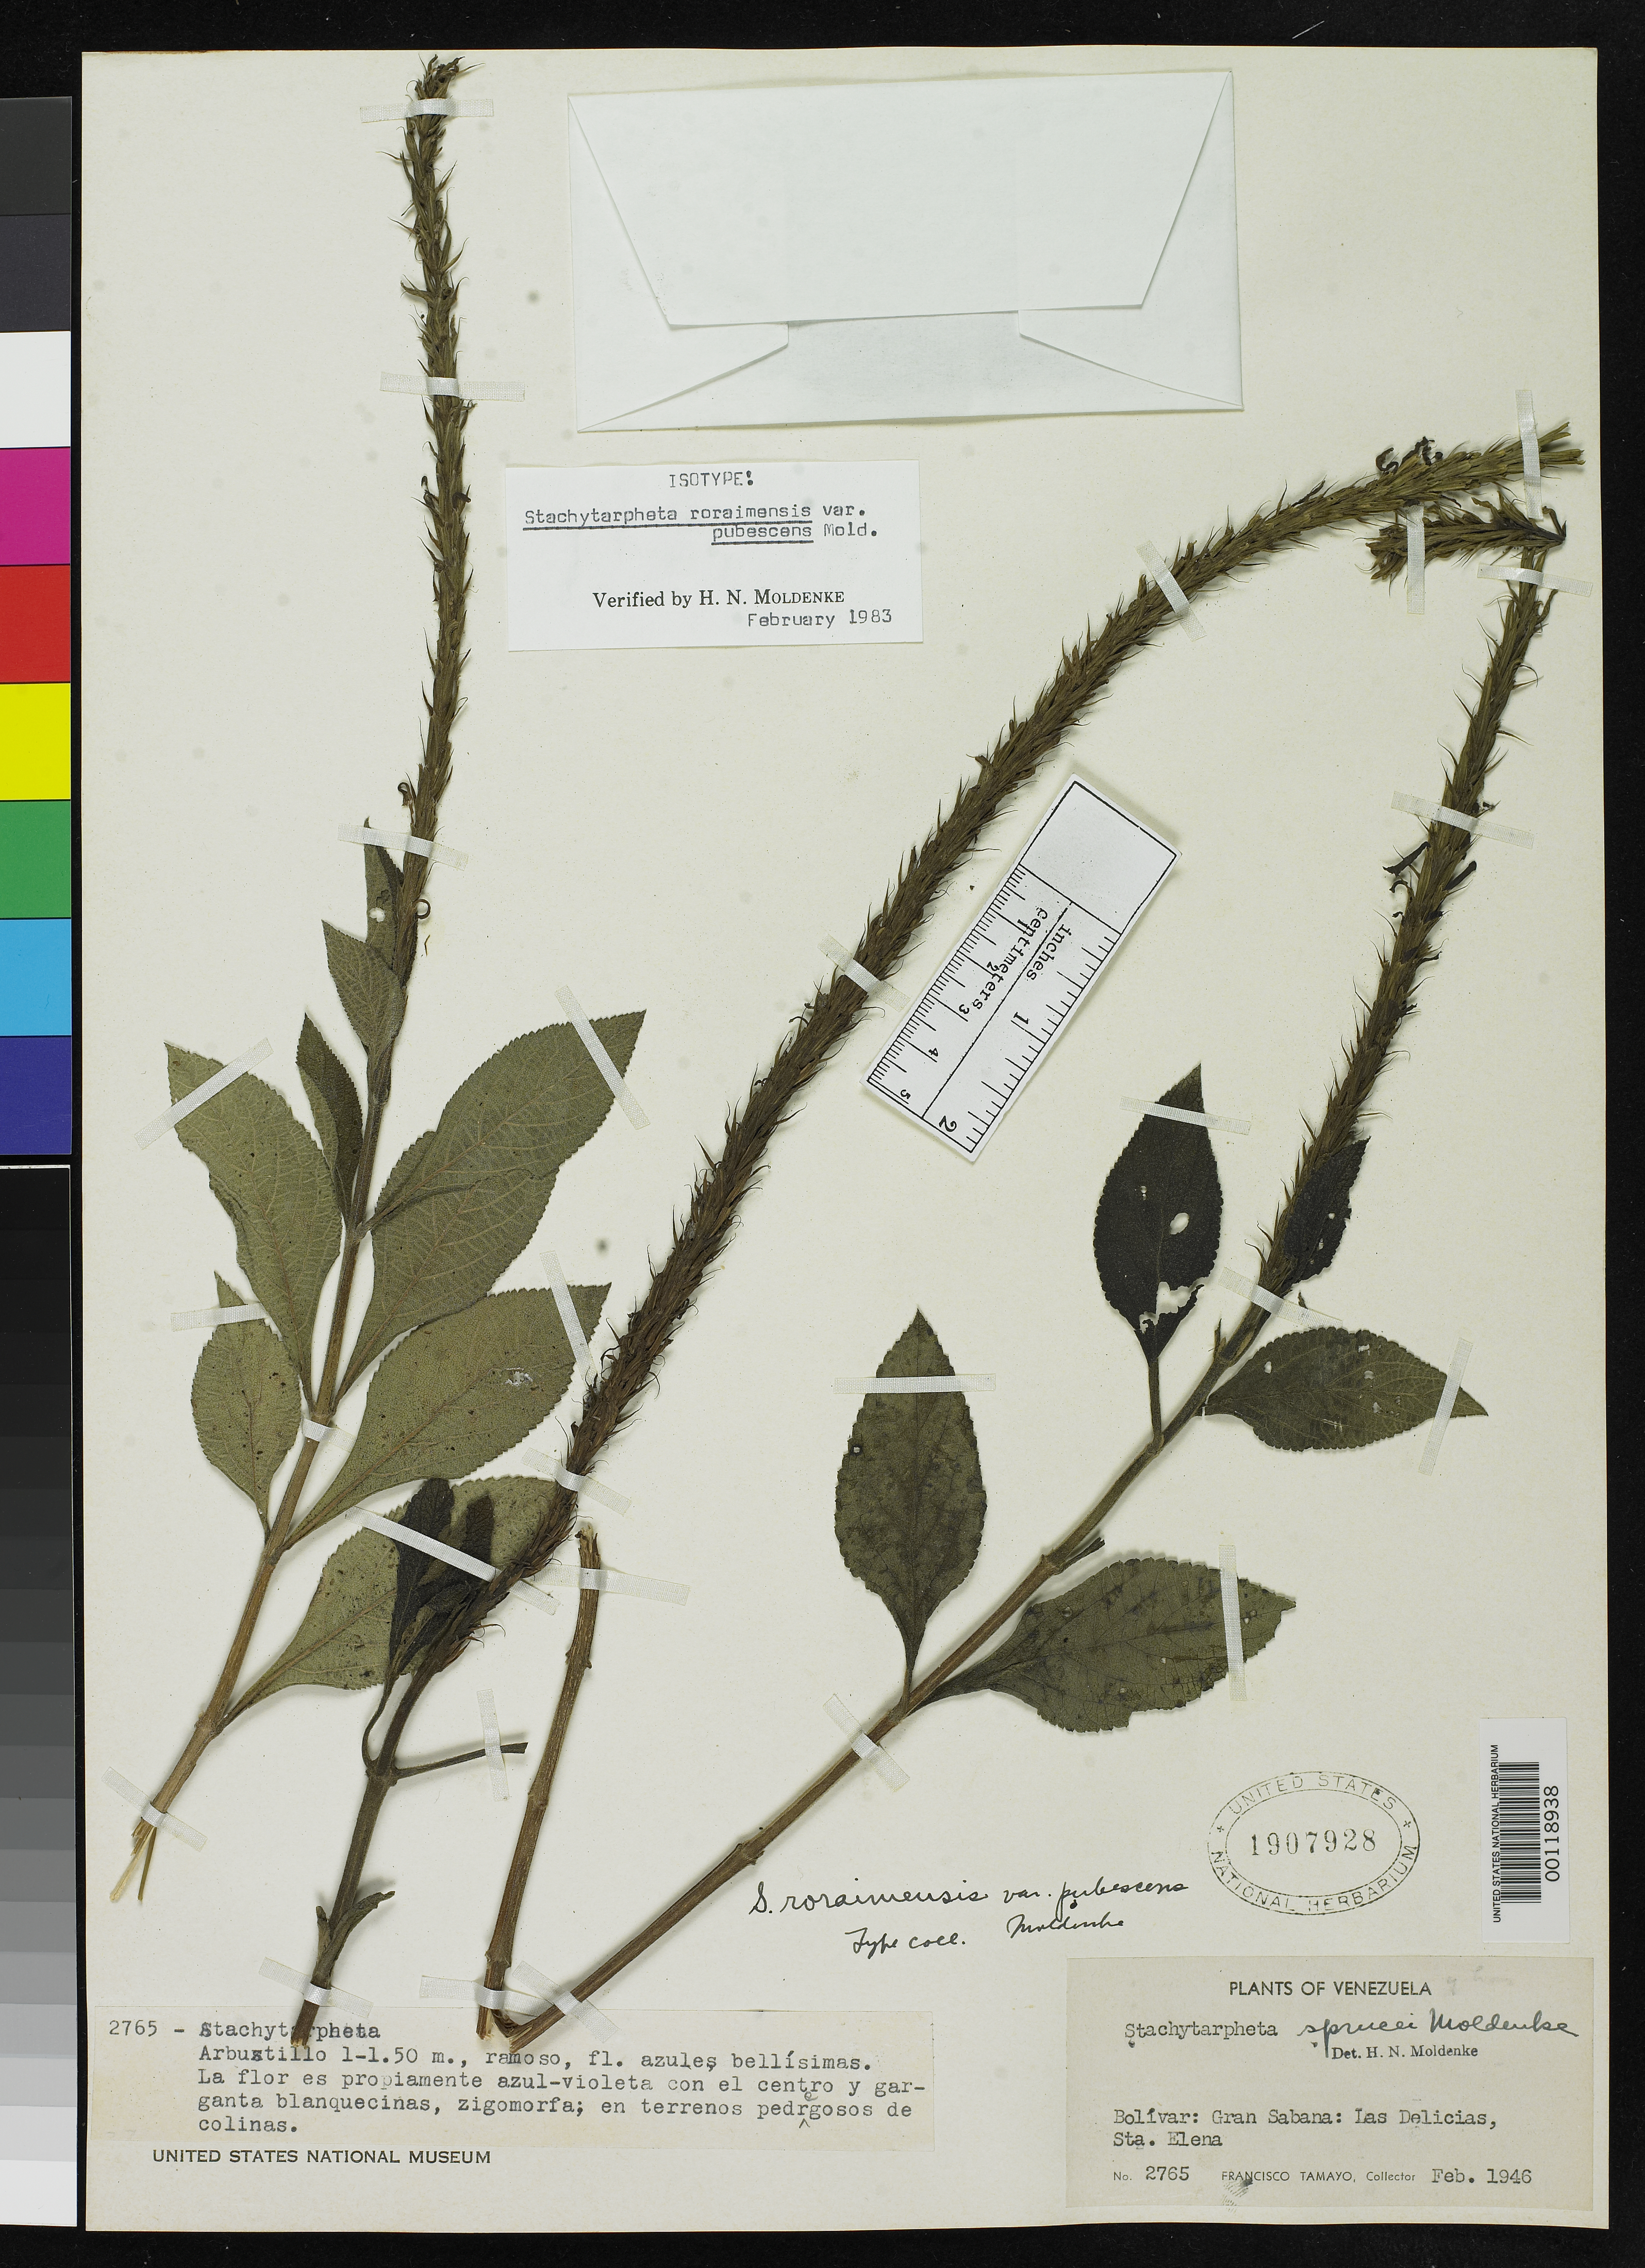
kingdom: Plantae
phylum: Tracheophyta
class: Magnoliopsida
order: Lamiales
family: Verbenaceae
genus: Stachytarpheta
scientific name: Stachytarpheta roraimensis var. pubescens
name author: Moldenke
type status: Isotype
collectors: F. Tamayo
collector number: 2765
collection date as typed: Feb 1946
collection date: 1946-02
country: Venezuela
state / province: Bolivar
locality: Gran Sabana, Las Delicias, Santa Elena.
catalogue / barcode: US 1907928